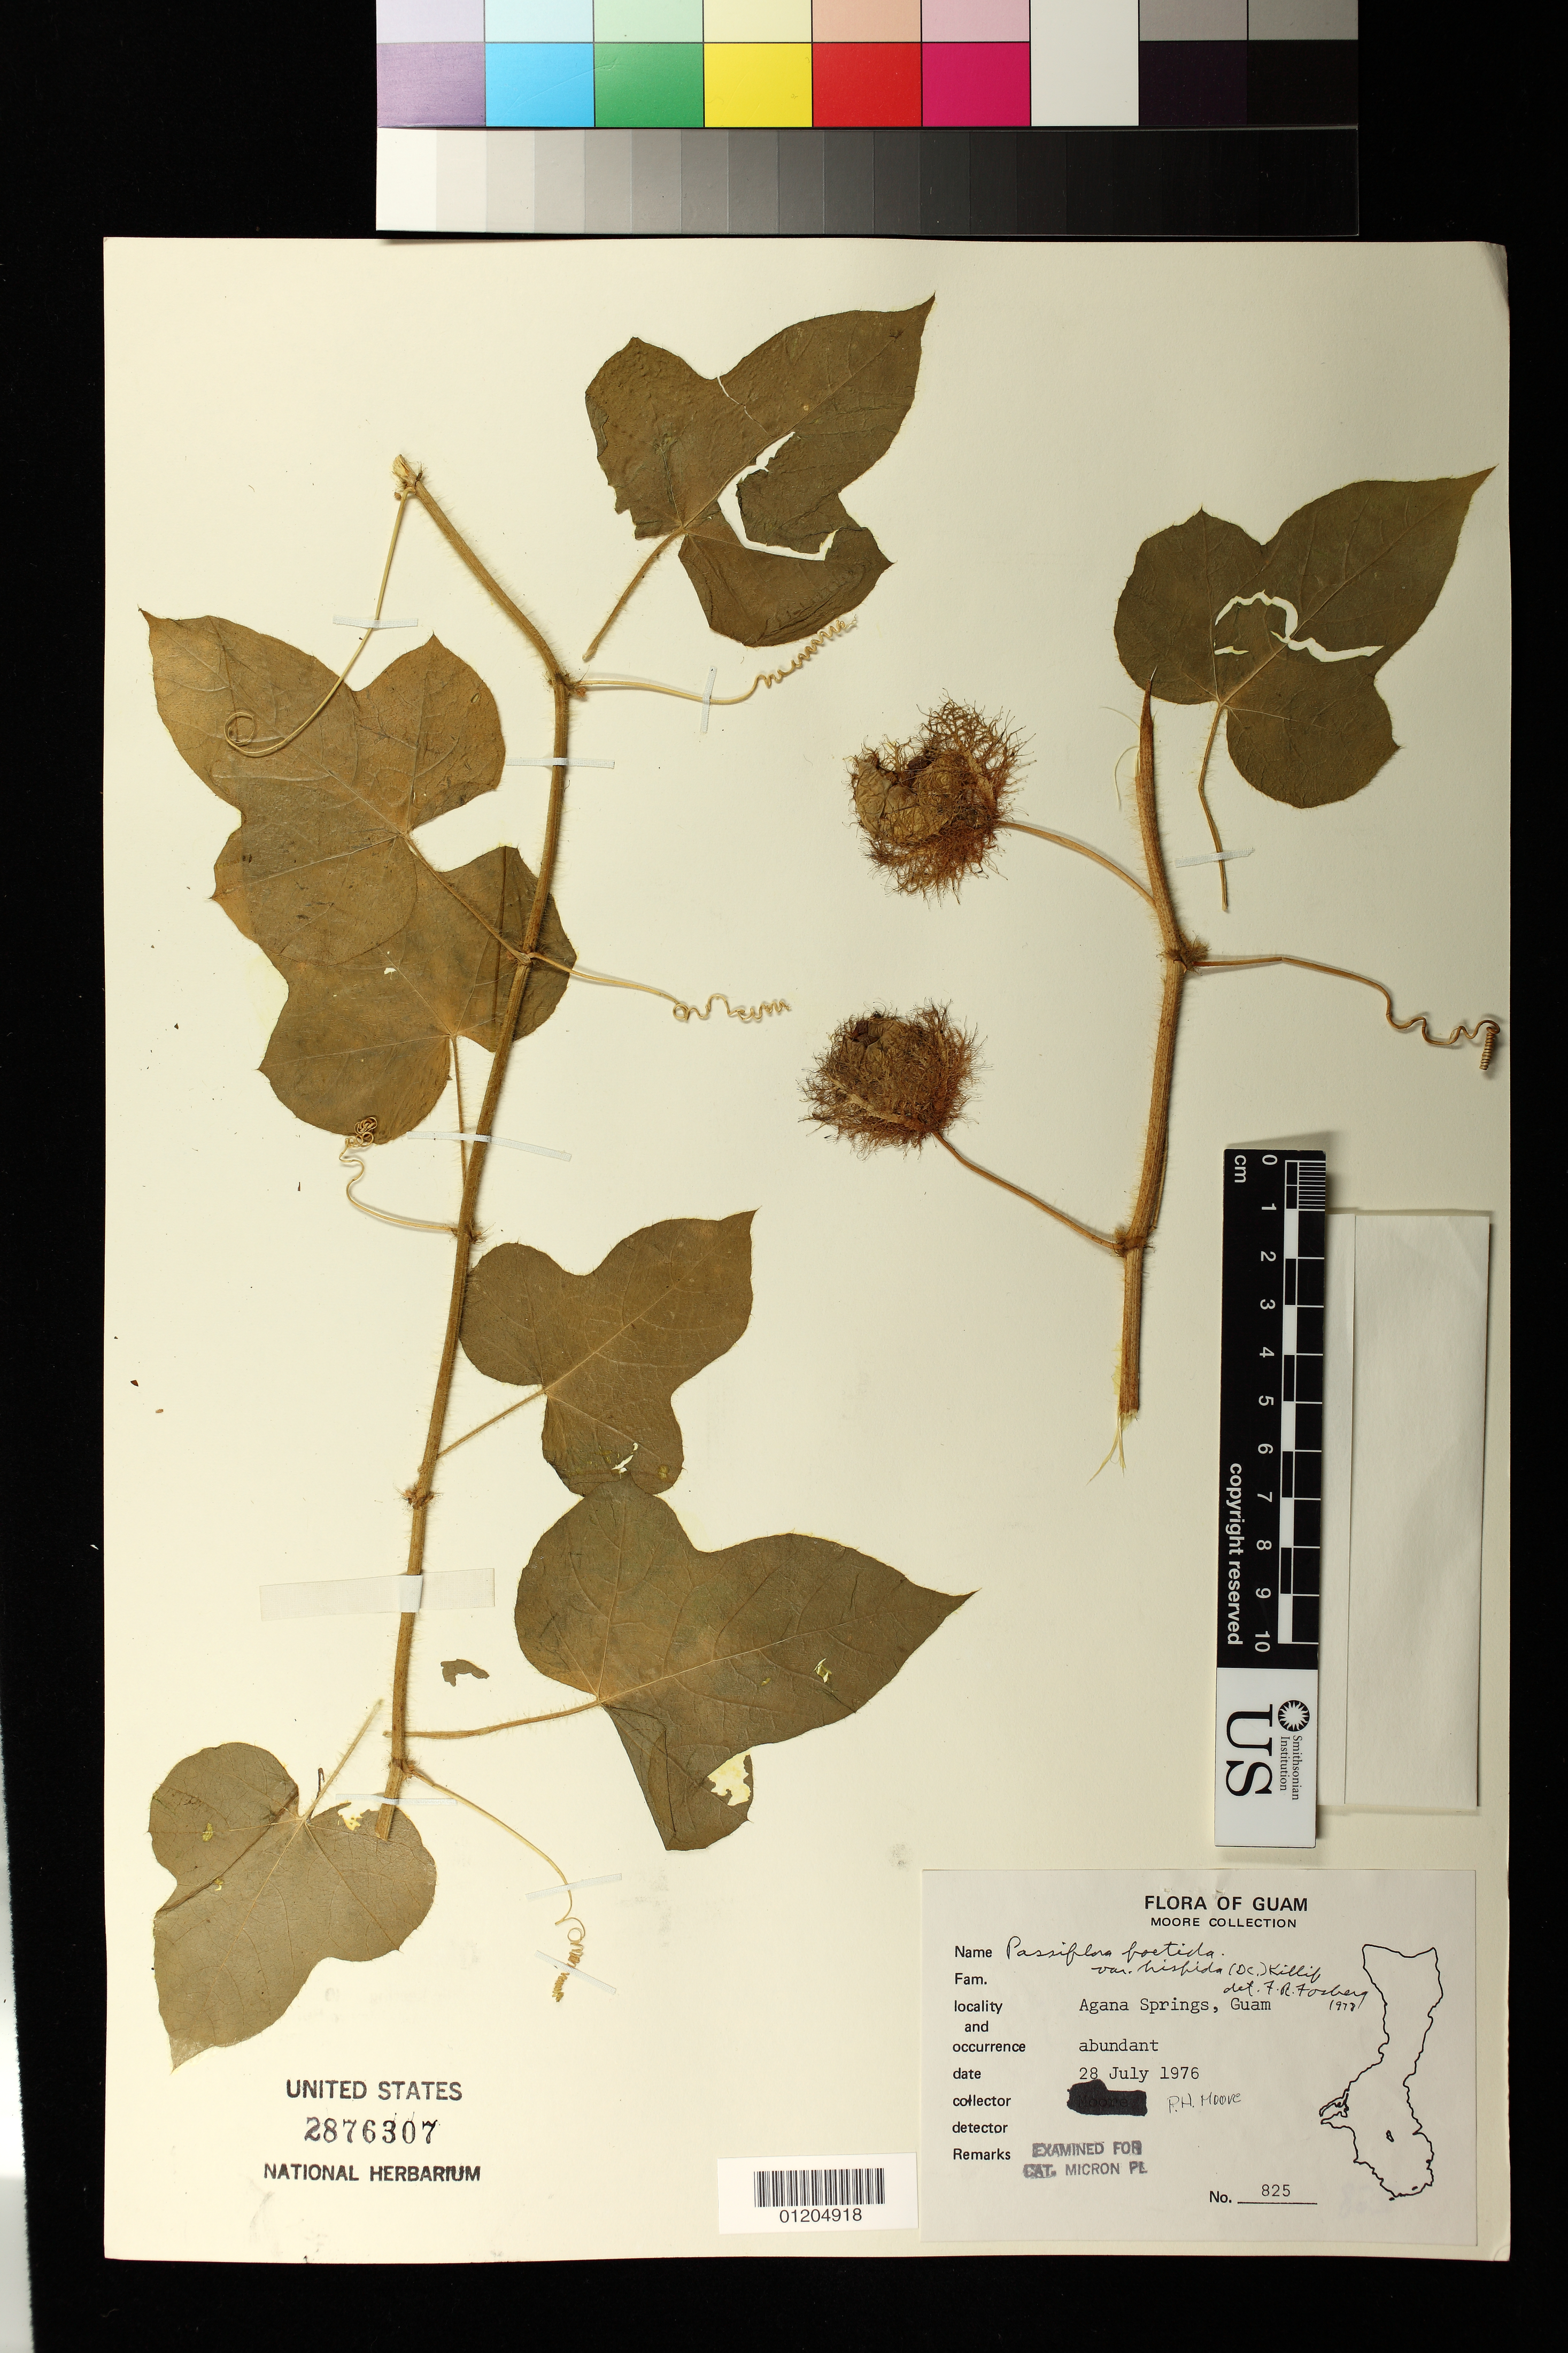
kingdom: Plantae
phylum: Tracheophyta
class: Magnoliopsida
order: Malpighiales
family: Passifloraceae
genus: Passiflora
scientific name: Passiflora foetida var. hispida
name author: (DC. ex Triana & Planch.) Killip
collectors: P. H. Moore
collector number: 825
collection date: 1976-07-28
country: Guam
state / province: Sinajana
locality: Agana Springs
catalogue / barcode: US 2876307